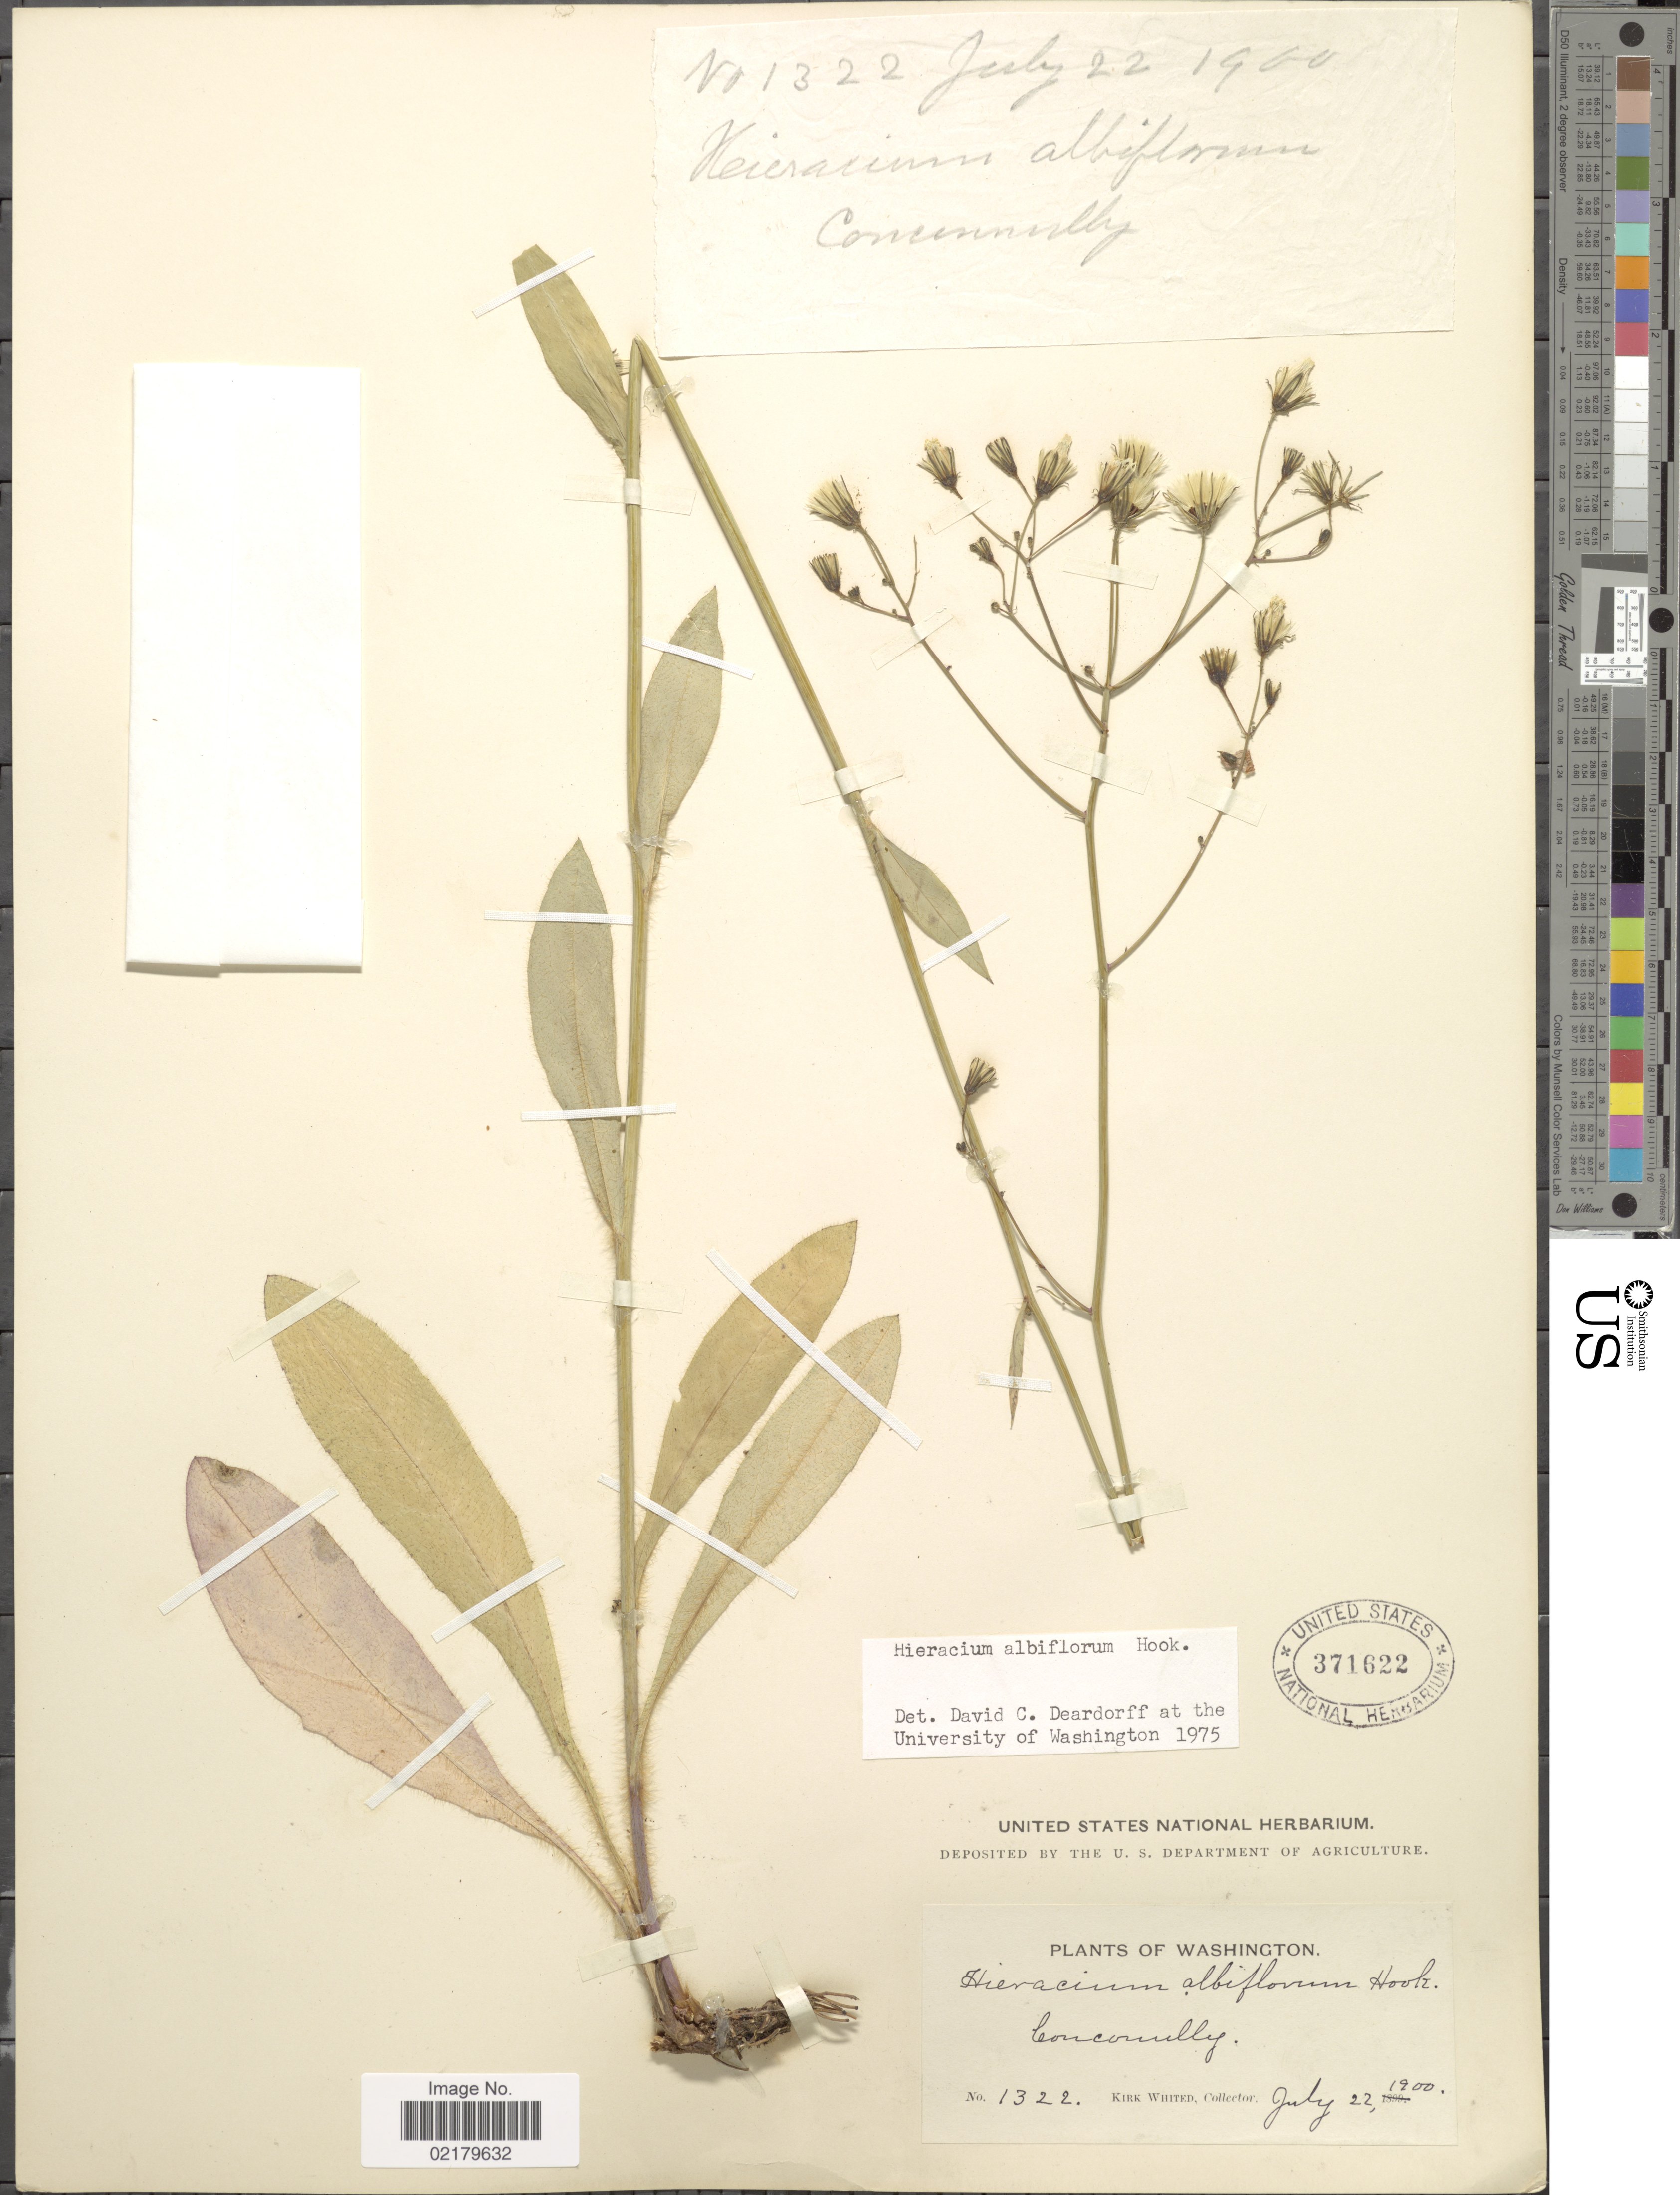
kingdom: Plantae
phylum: Tracheophyta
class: Magnoliopsida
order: Asterales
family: Asteraceae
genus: Hieracium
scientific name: Hieracium albiflorum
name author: Hook.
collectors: K. Whited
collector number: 1322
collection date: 1900-07-22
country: United States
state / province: Washington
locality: Conconully.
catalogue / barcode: US 371622